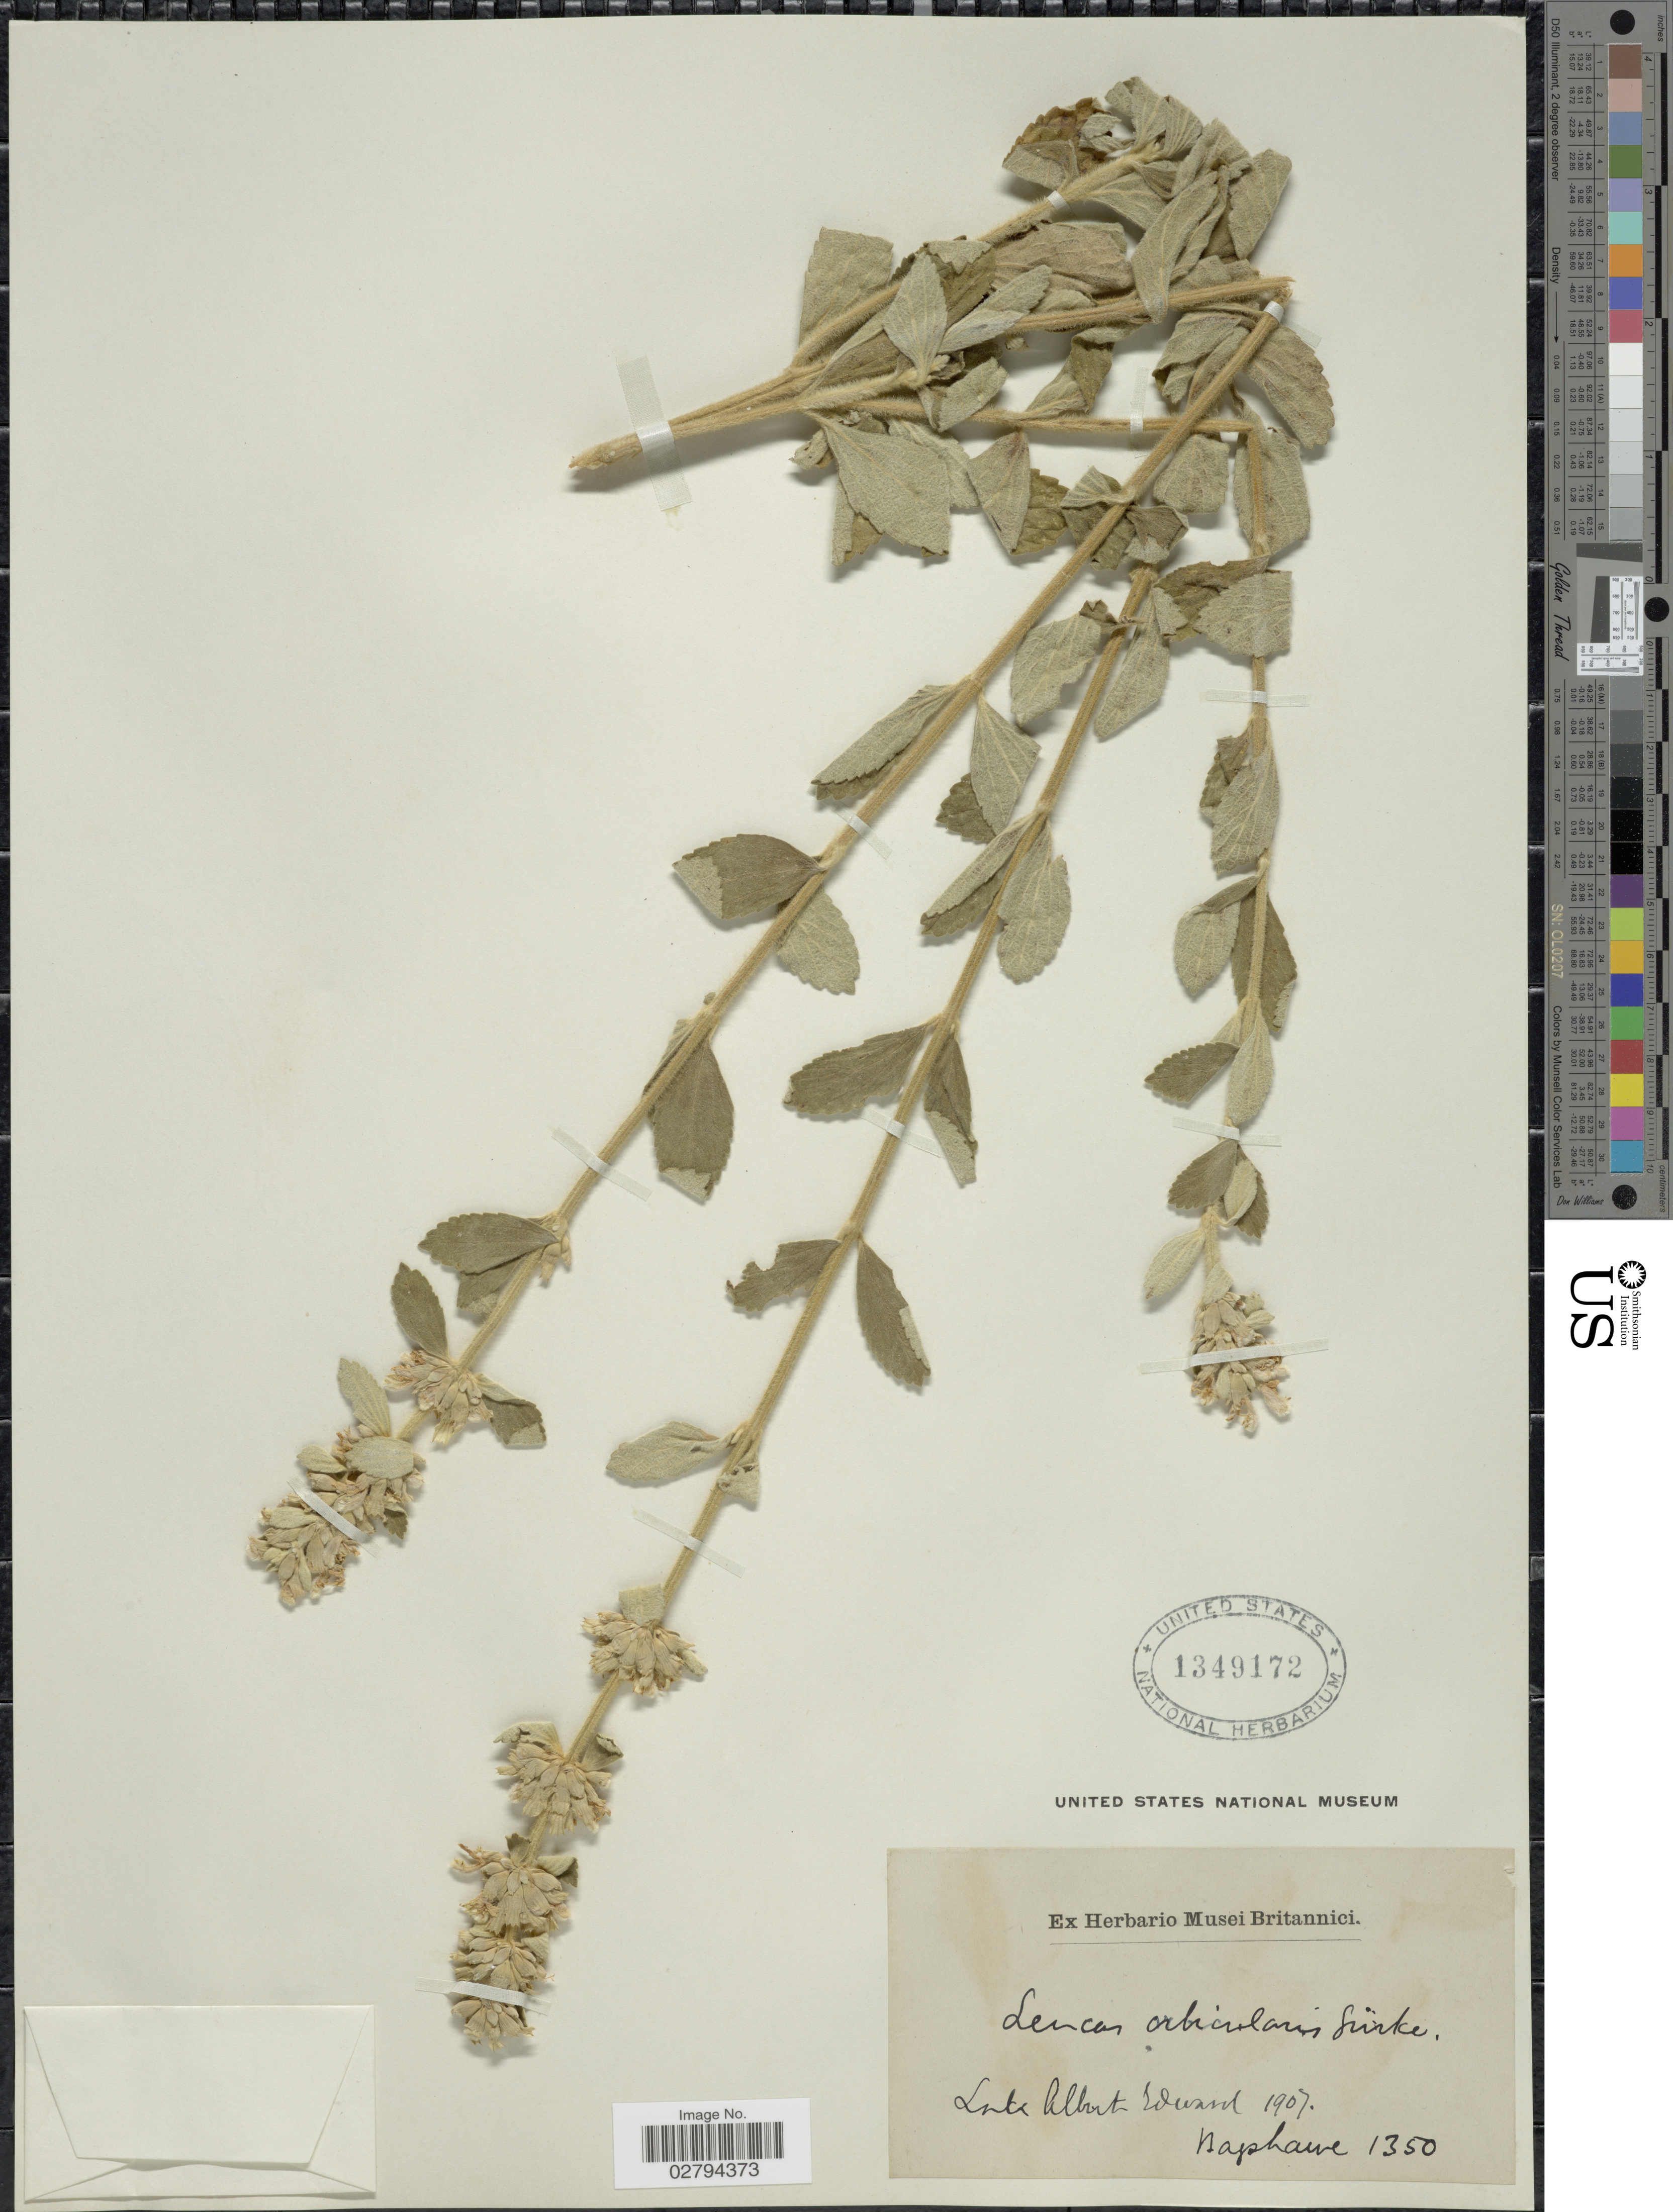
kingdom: Plantae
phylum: Tracheophyta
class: Magnoliopsida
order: Lamiales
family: Lamiaceae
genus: Leucas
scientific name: Leucas orbicularis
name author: Gürke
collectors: Bagshawe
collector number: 1350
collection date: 1907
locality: Lake Albert Edward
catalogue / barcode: US 1349172